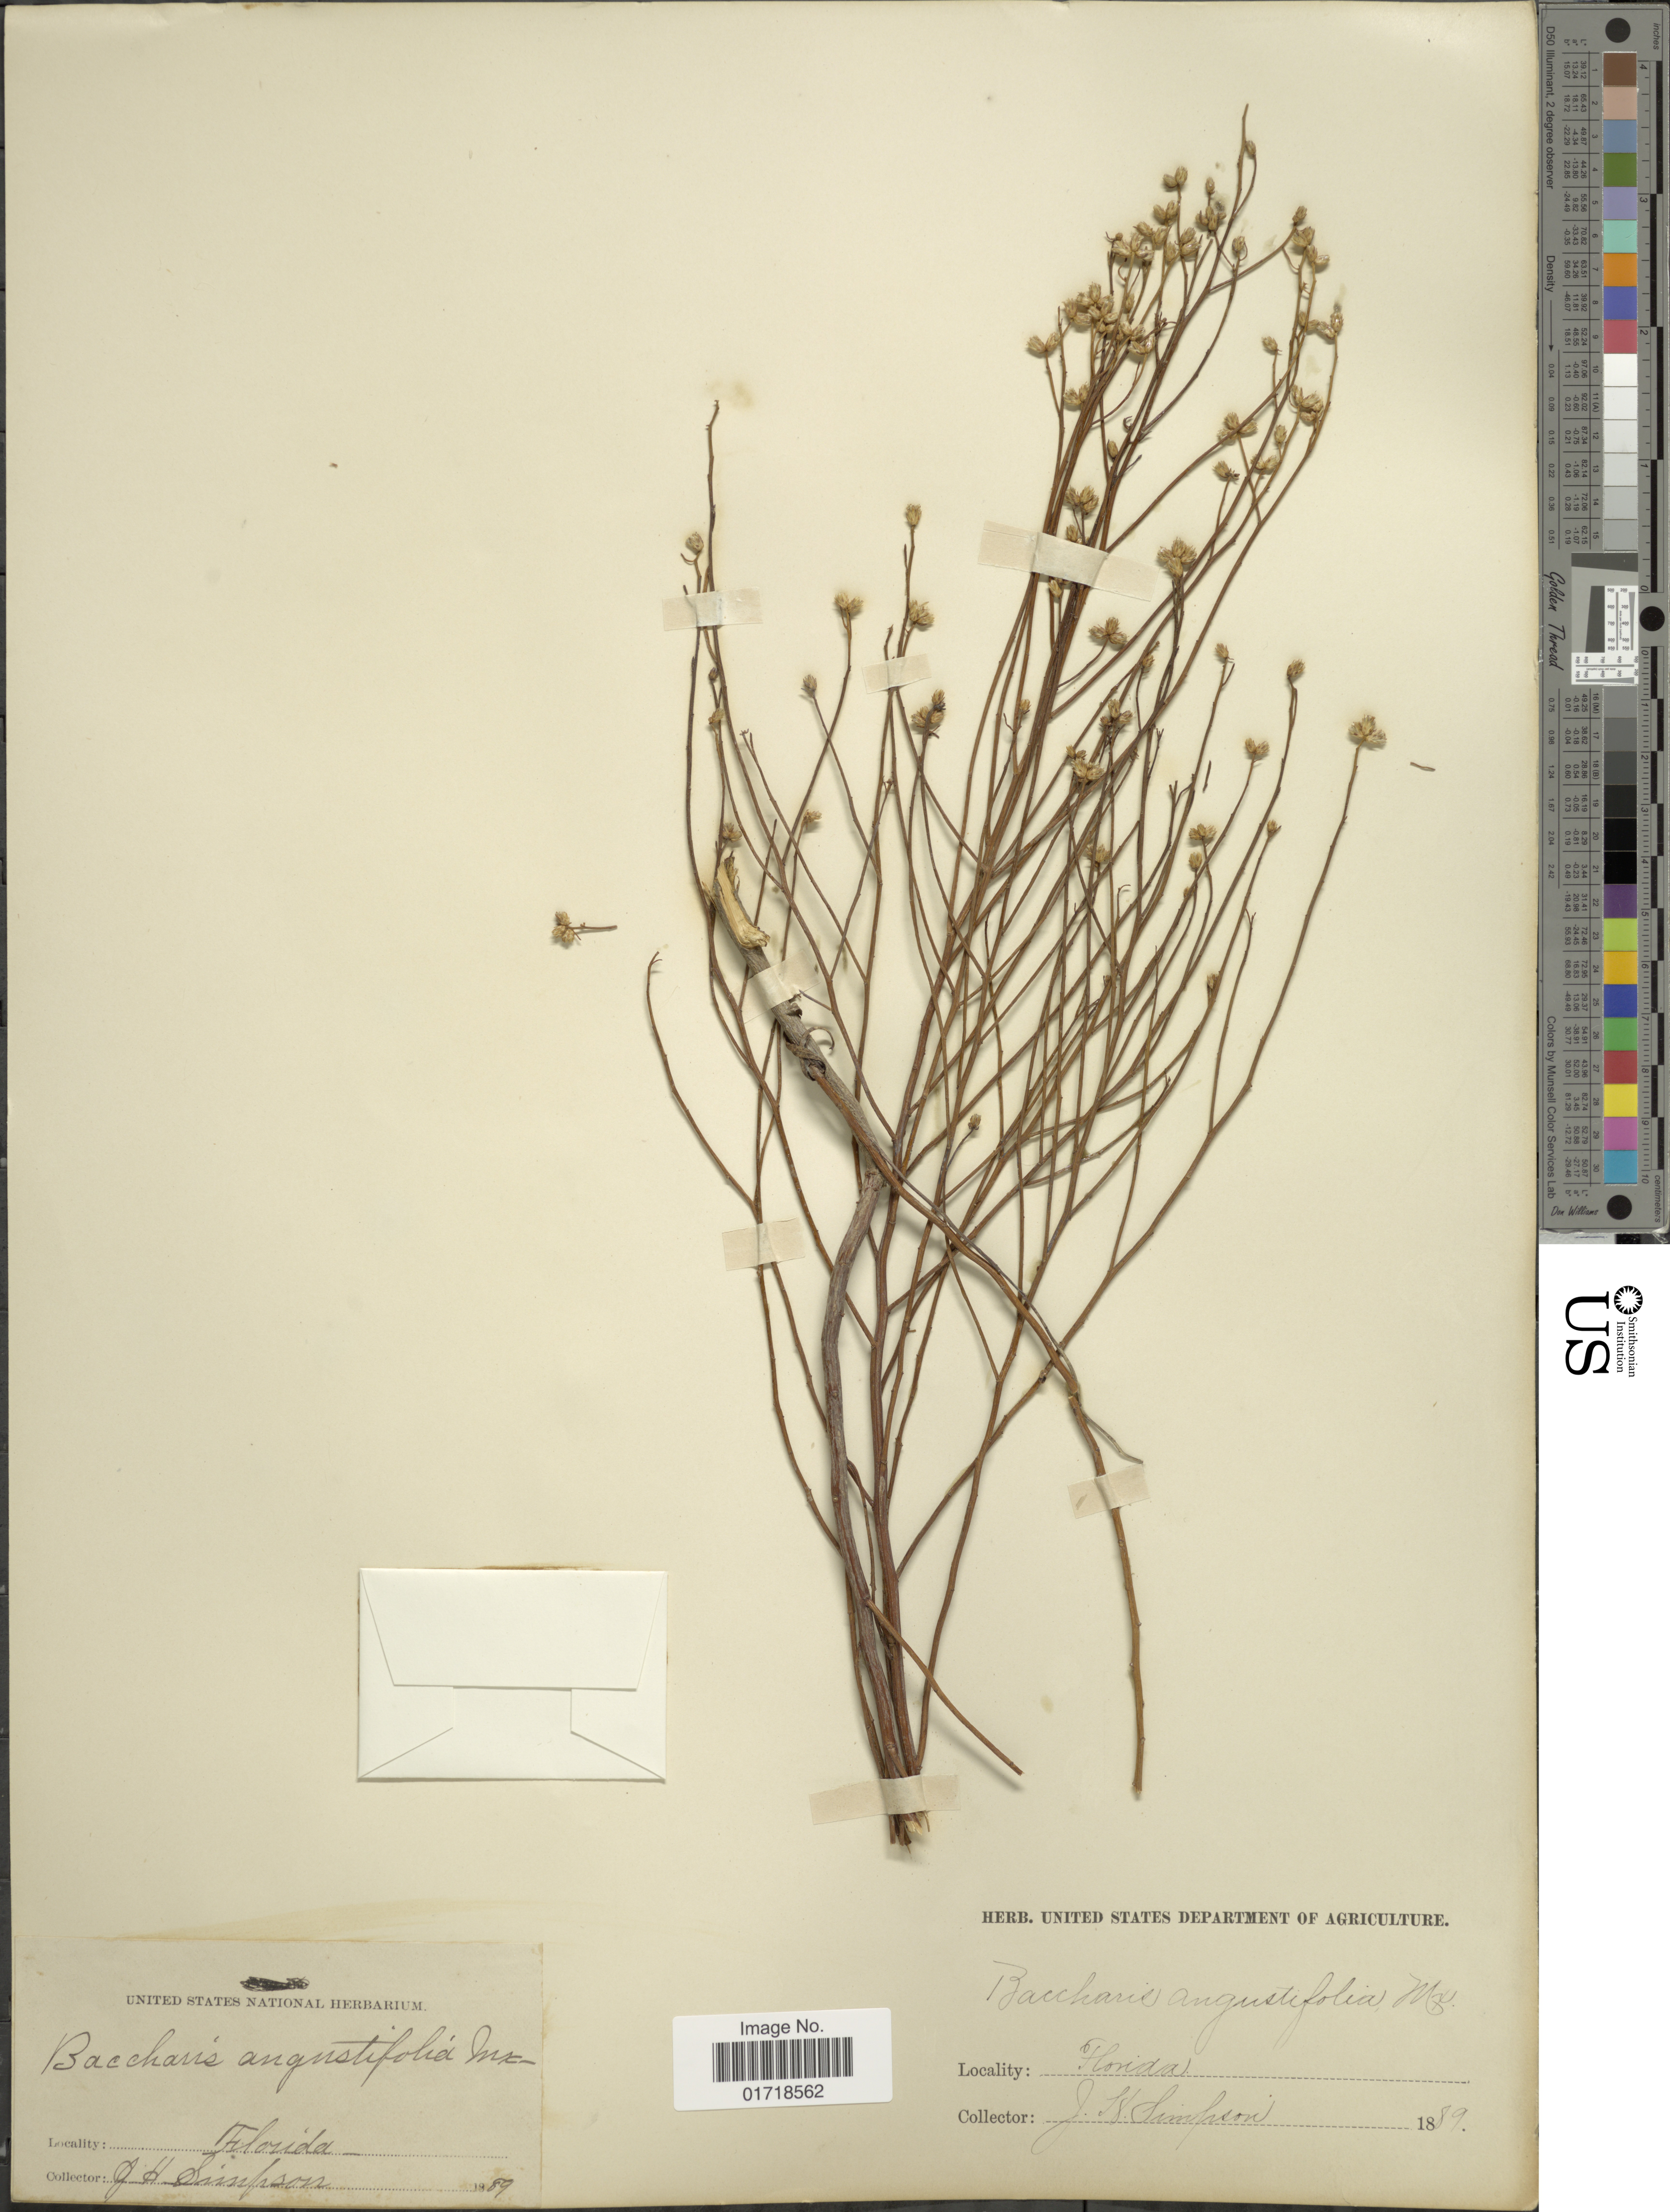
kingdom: Plantae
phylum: Tracheophyta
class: Magnoliopsida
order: Asterales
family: Asteraceae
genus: Baccharis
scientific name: Baccharis angustifolia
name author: Michx.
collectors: J. H. Simpson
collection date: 1889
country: United States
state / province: Florida